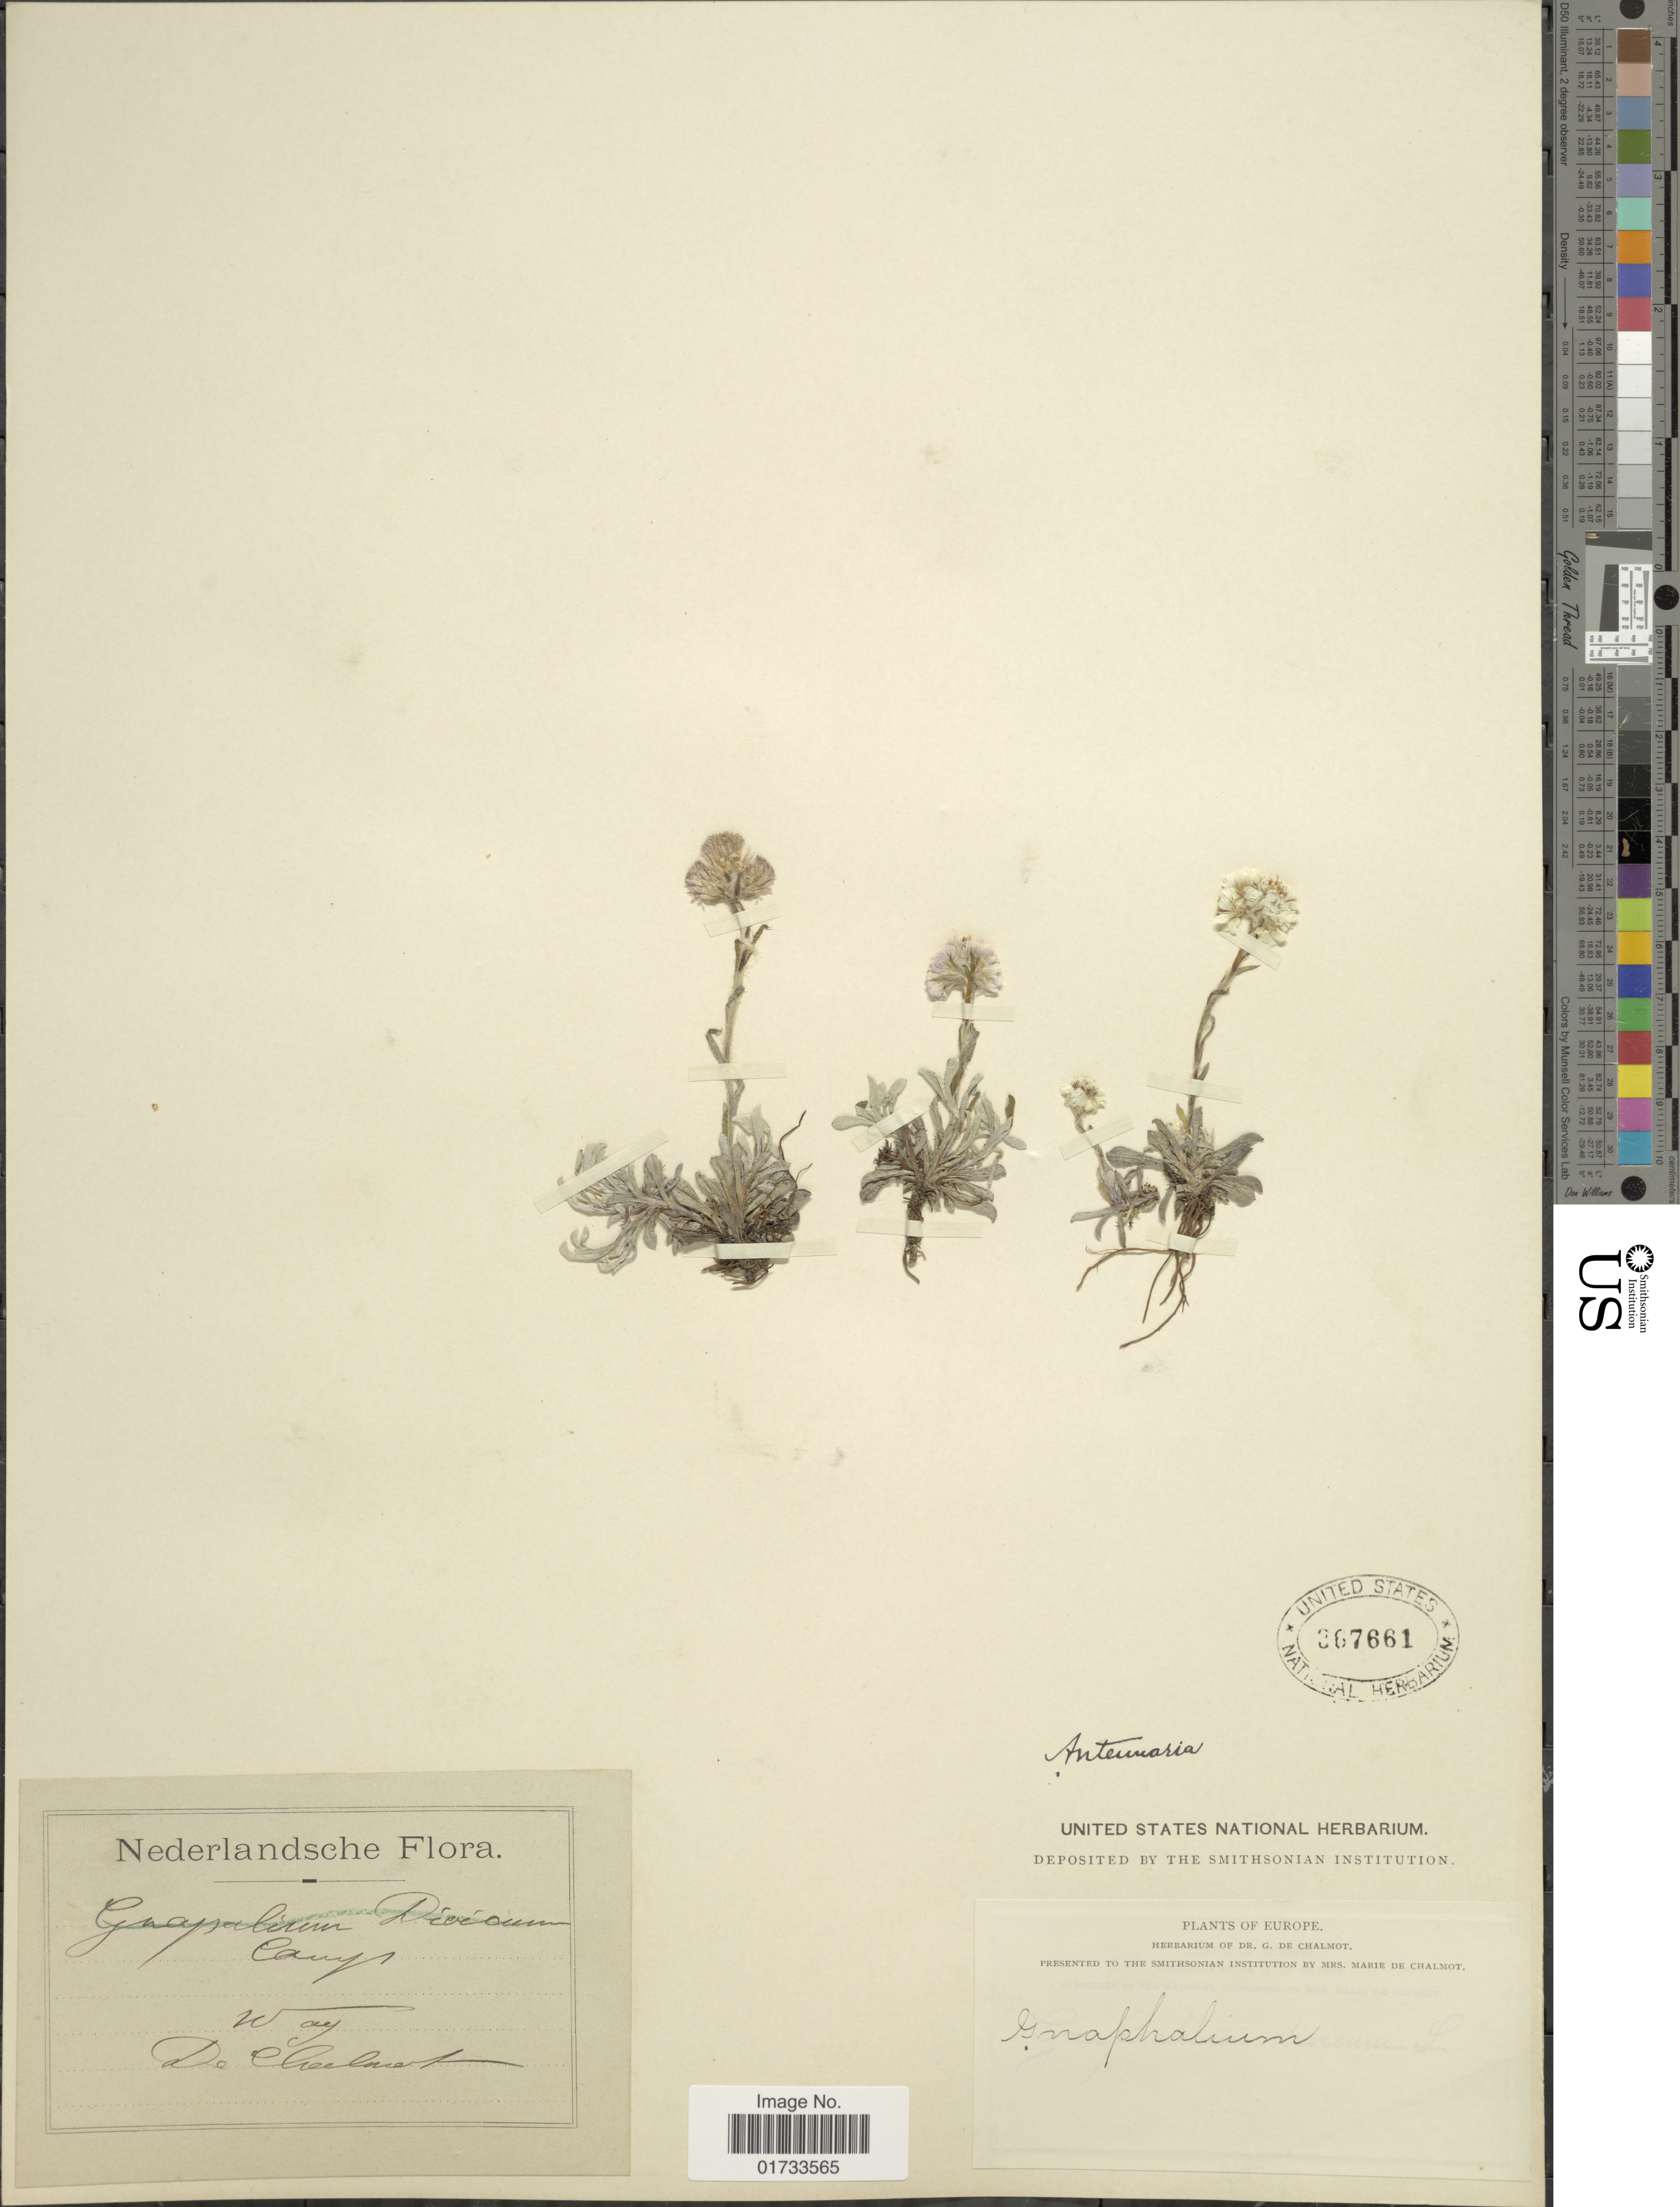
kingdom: Plantae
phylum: Tracheophyta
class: Magnoliopsida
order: Asterales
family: Asteraceae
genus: Antennaria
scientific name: Antennaria dioica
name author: (L.) Gaertn.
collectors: G. de Chalmot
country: Netherlands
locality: Way [unsure placement]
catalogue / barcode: US 367661